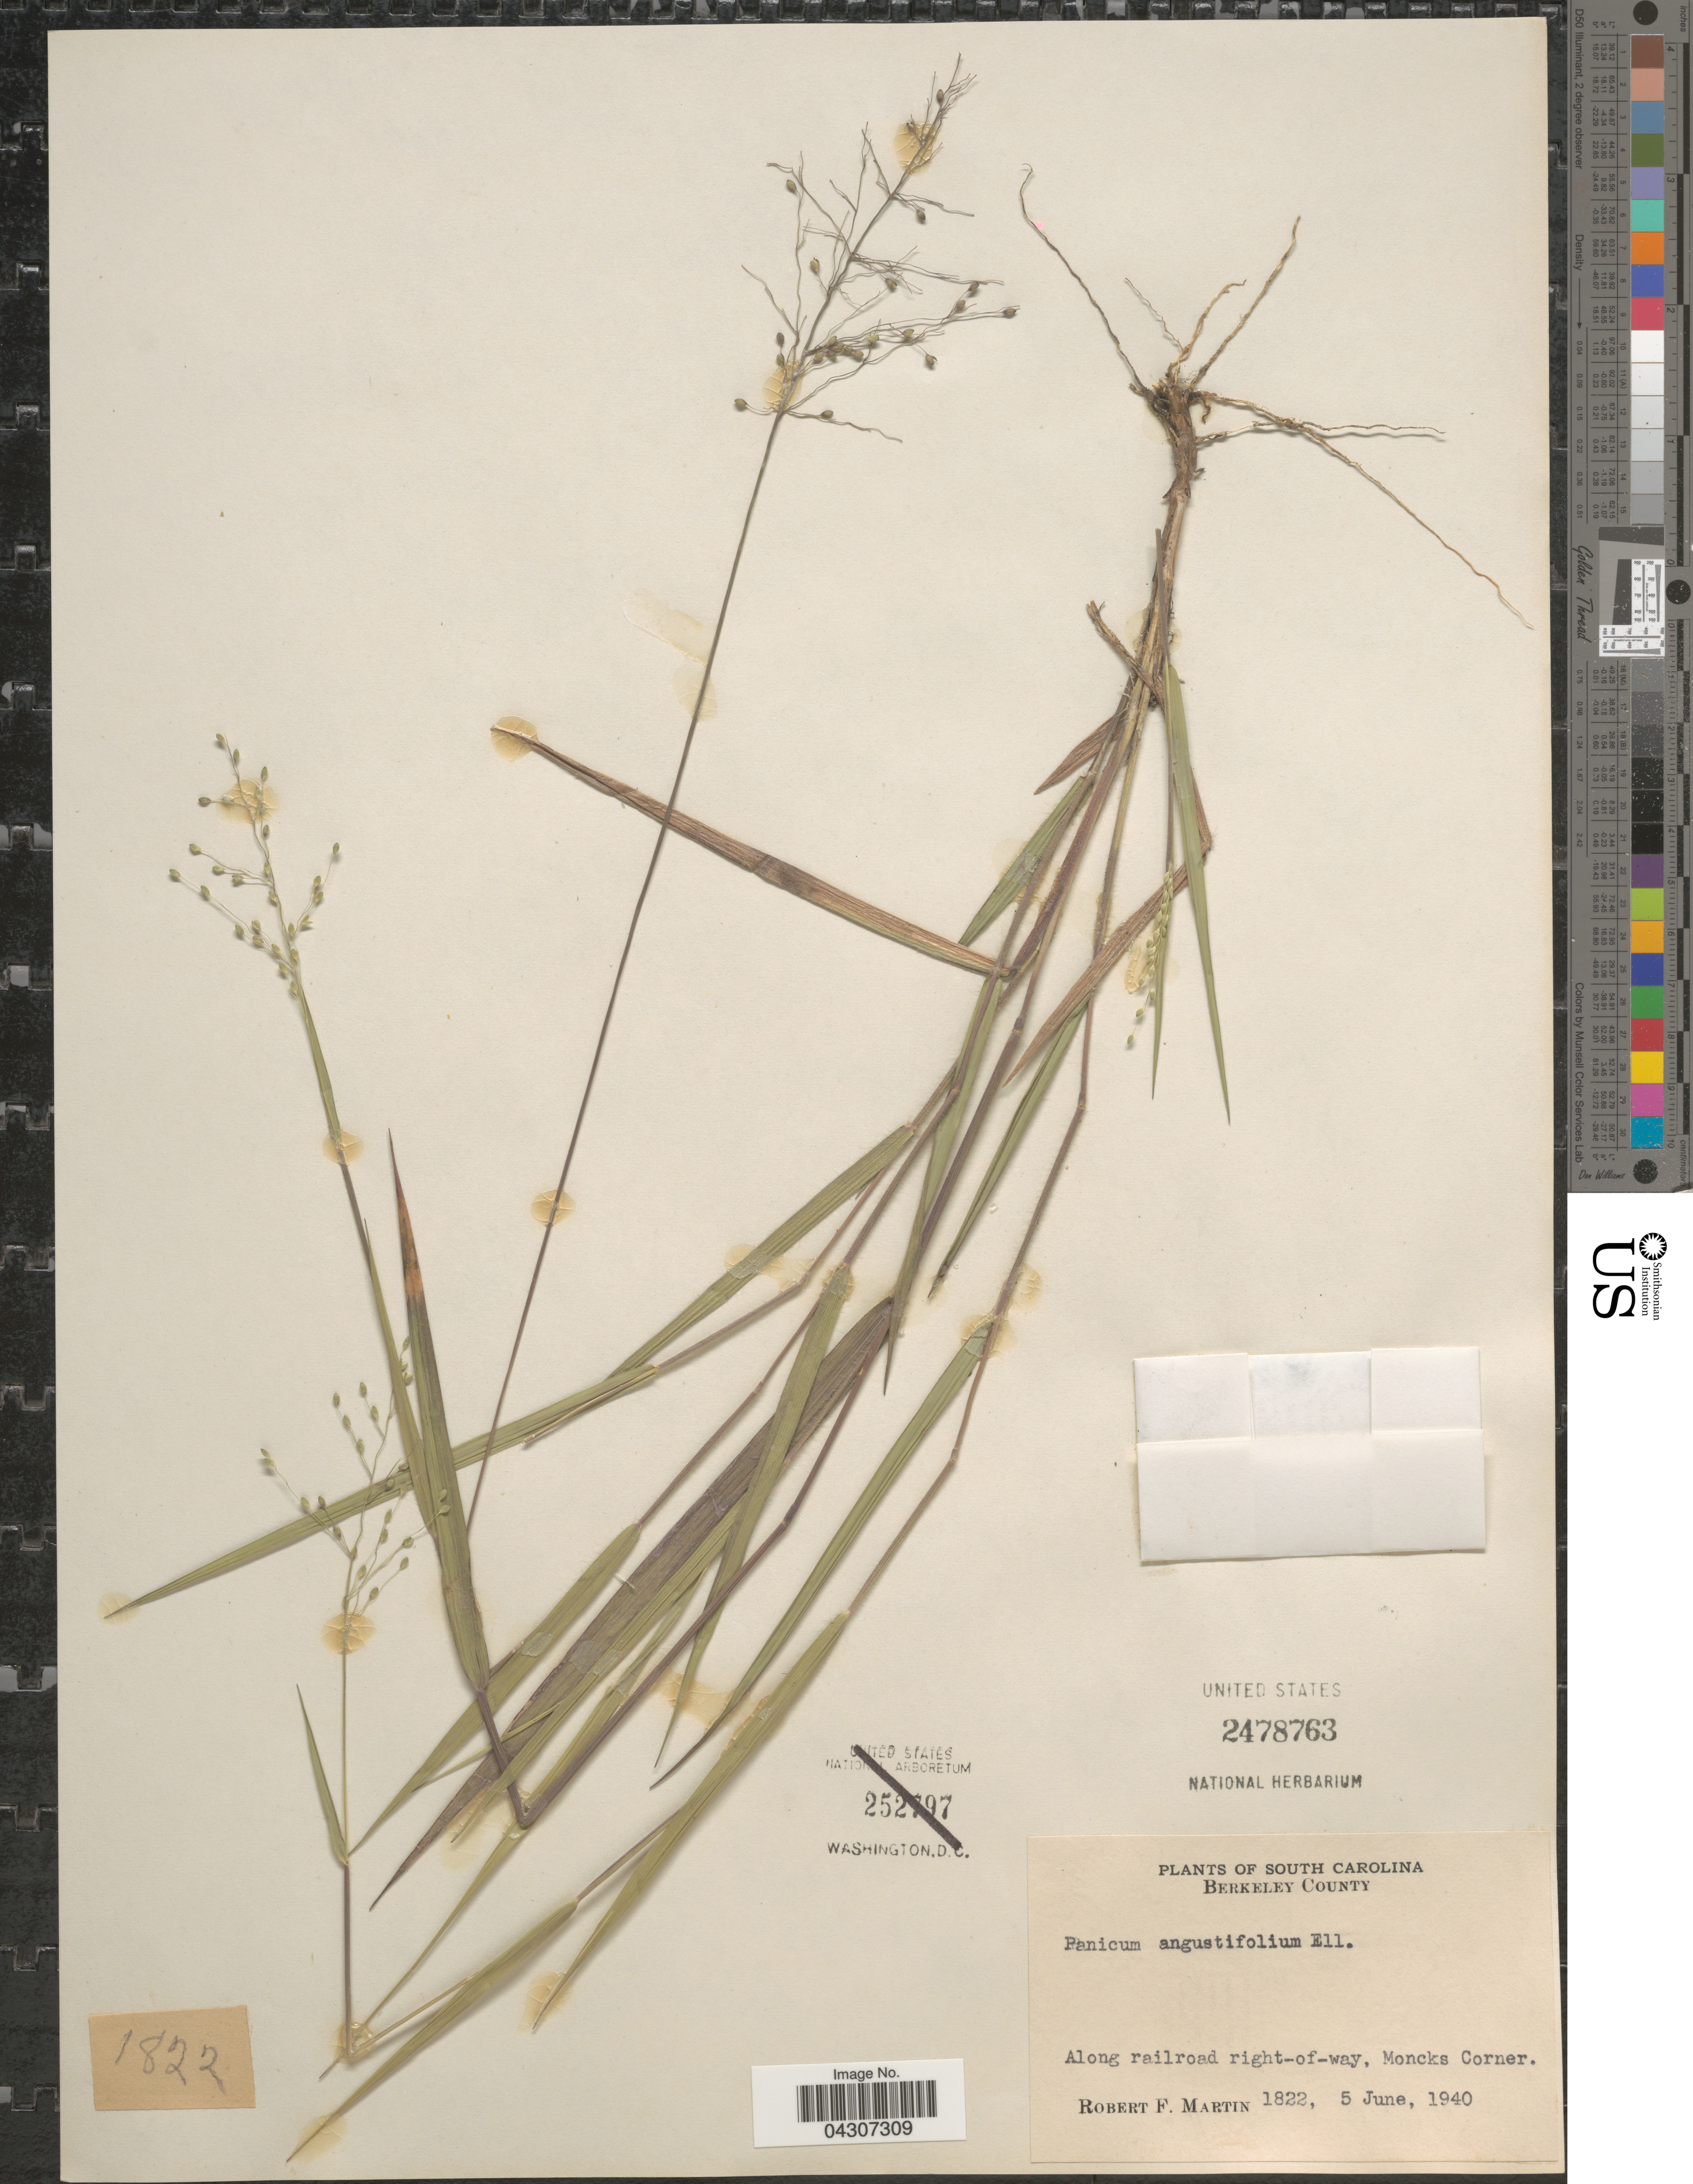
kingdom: Plantae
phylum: Tracheophyta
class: Liliopsida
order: Poales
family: Poaceae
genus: Dichanthelium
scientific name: Dichanthelium aciculare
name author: (Desv. ex Poir.) Gould & C.A. Clark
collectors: R. F. Martin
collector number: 1822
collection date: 1940-06-05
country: United States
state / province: South Carolina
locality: Berkeley County. Along railroad right-of-way, Moncks Corner.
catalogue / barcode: US 2478763